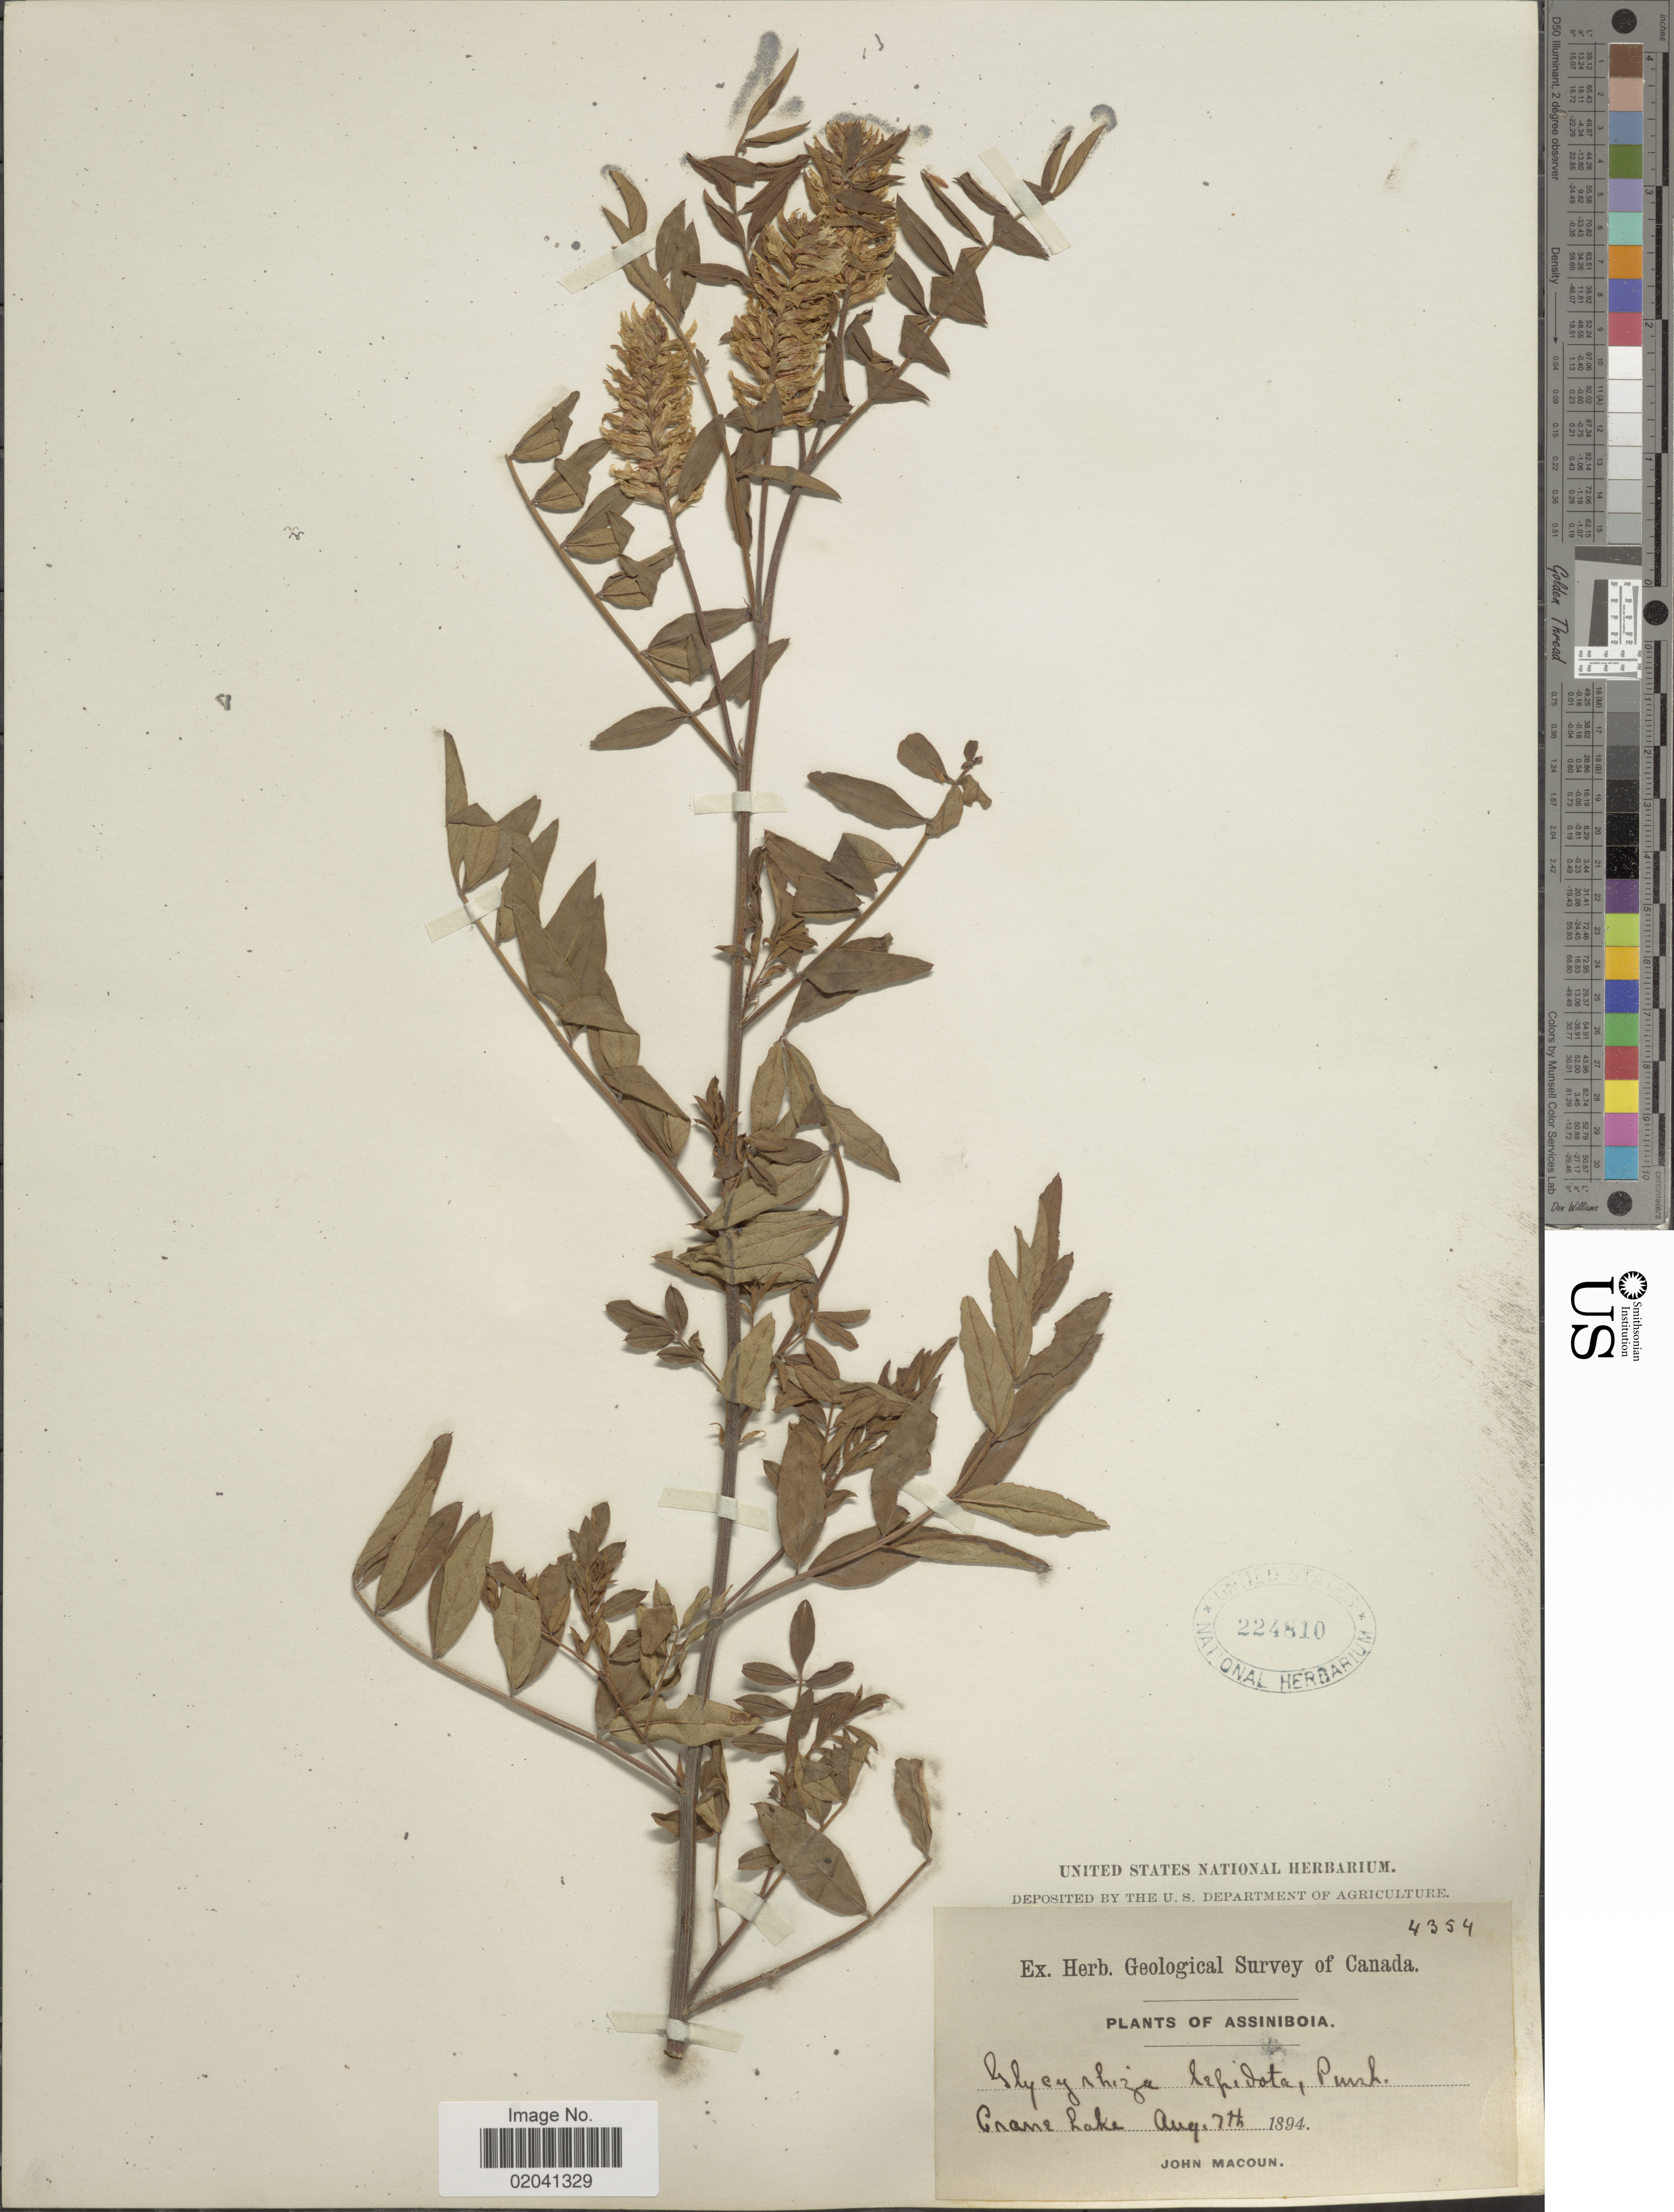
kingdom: Plantae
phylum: Tracheophyta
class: Magnoliopsida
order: Fabales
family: Fabaceae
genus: Glycyrrhiza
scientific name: Glycyrrhiza lepidota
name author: Pursh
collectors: J. Macoun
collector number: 4354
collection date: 1894-08-07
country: Canada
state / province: Saskatchewan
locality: Assiniboia. Crane Lake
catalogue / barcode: US 224810